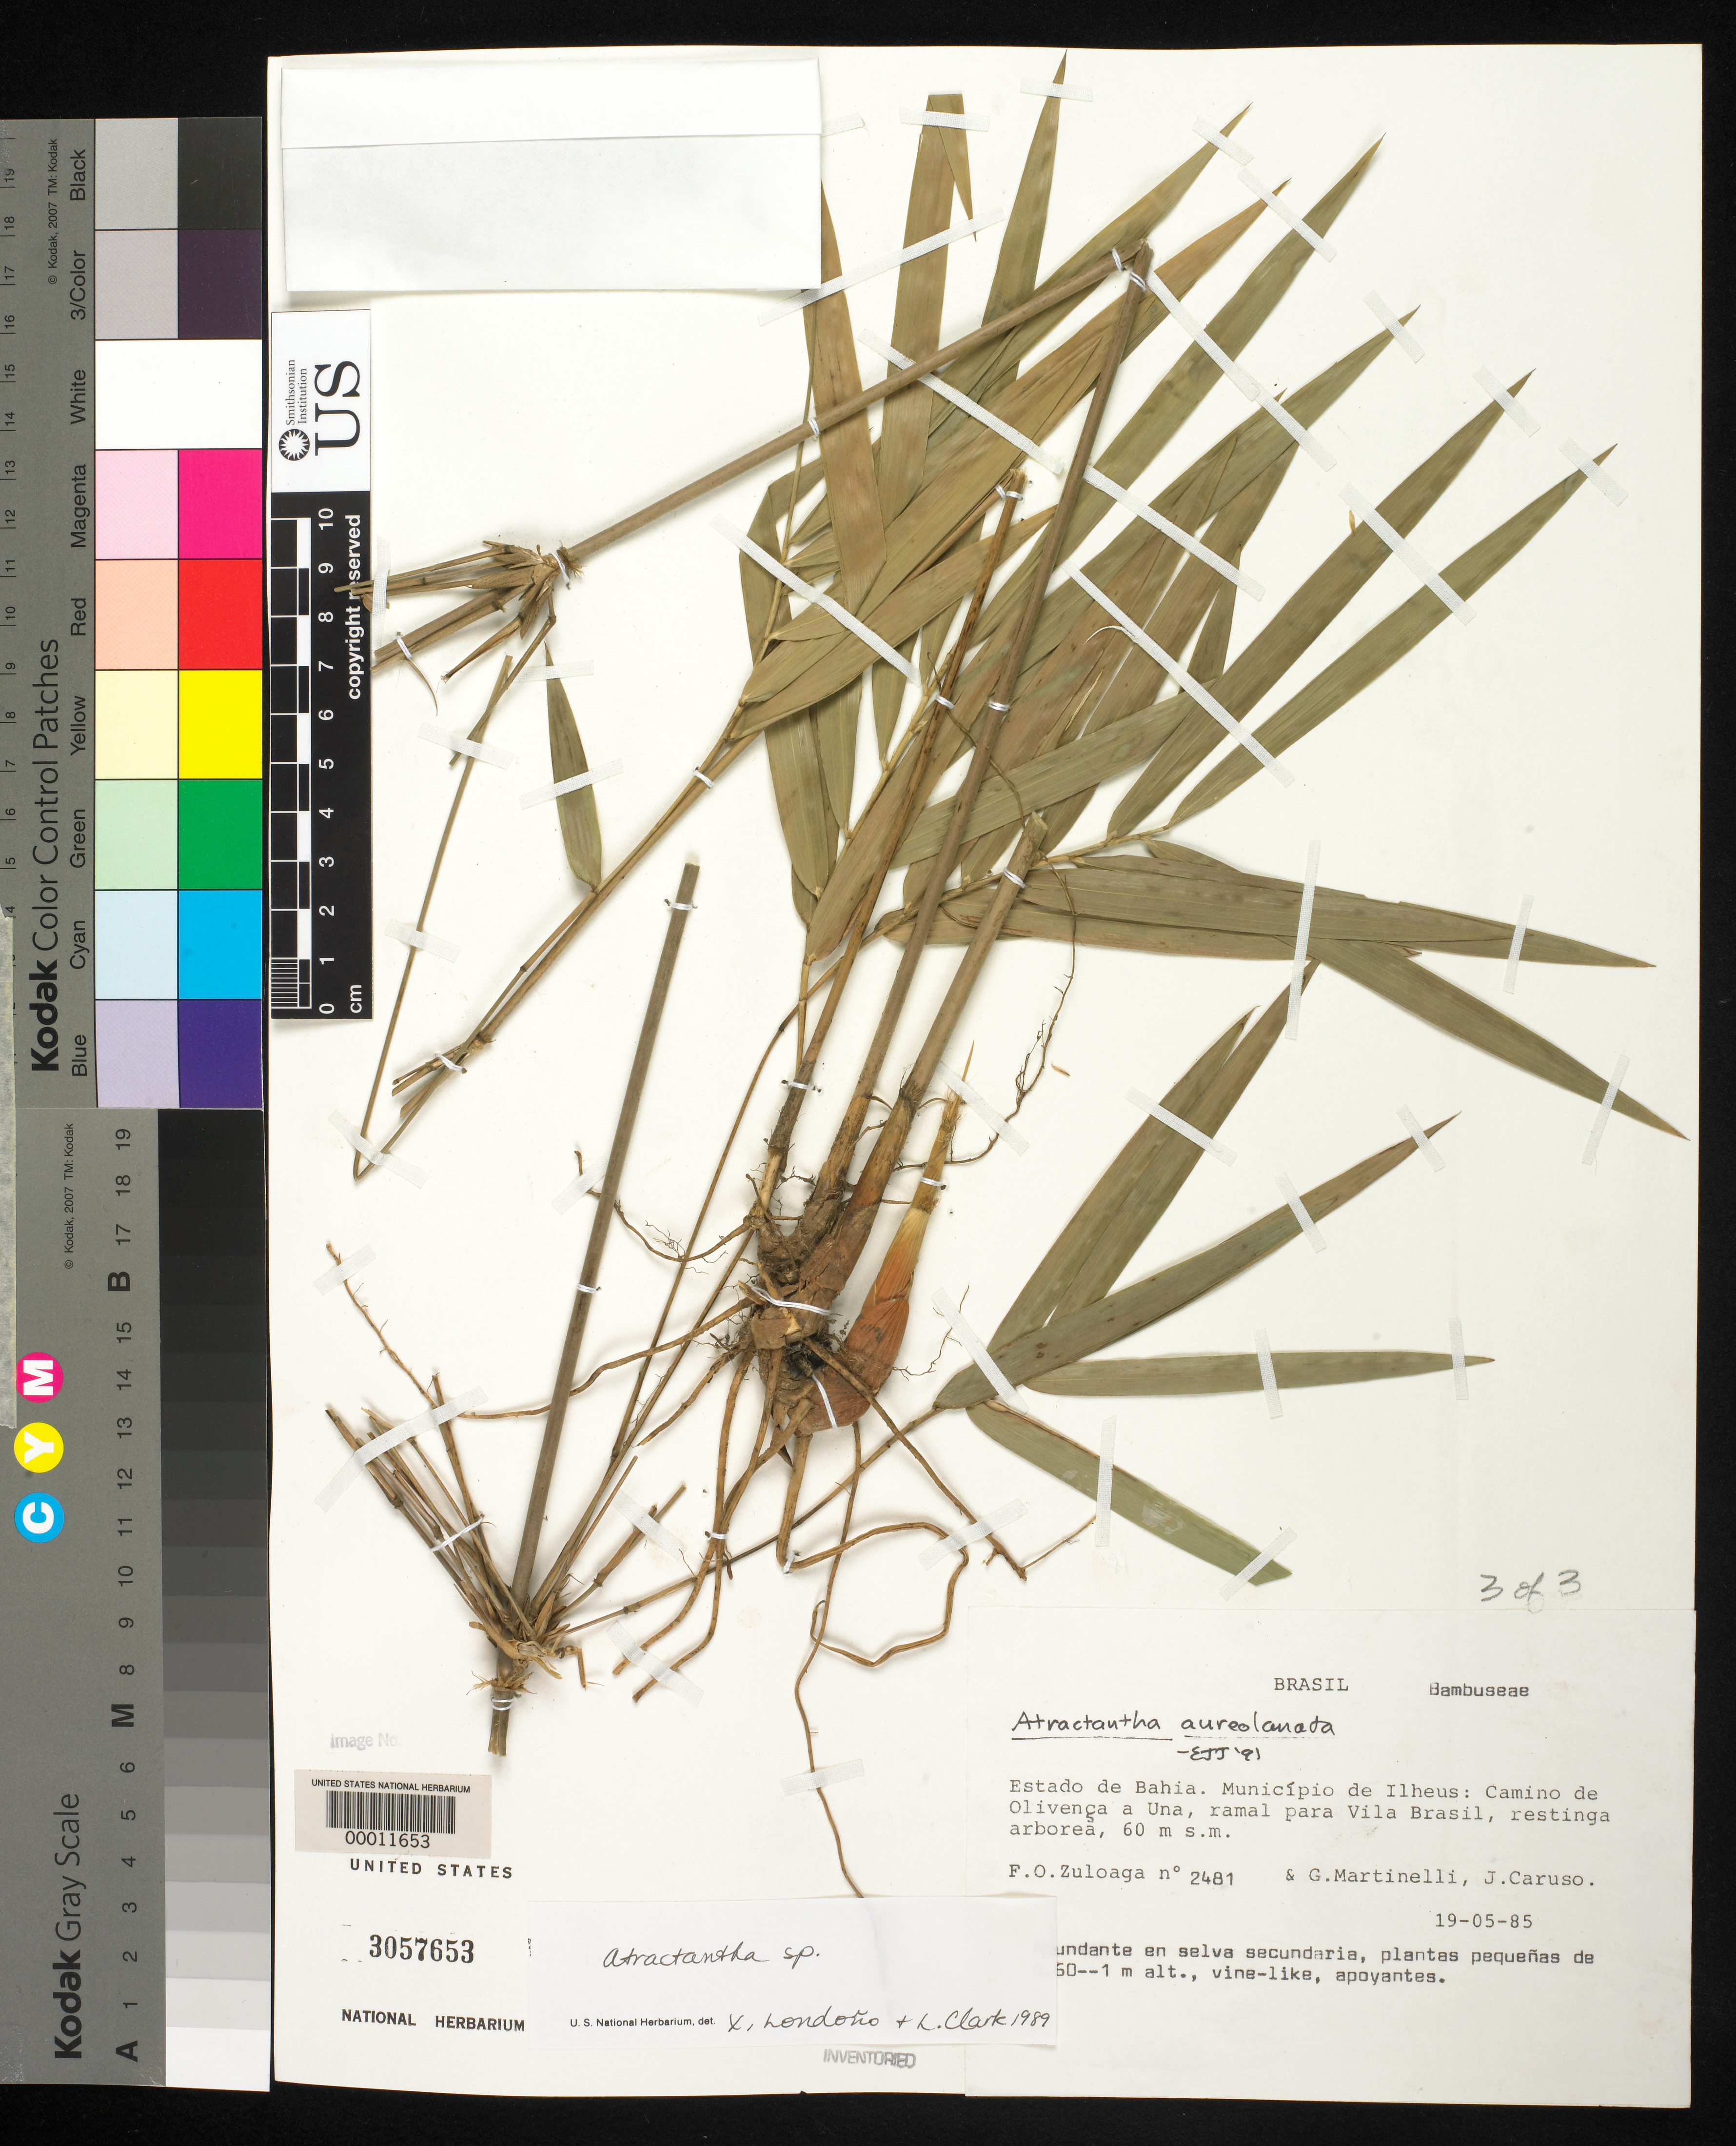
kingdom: Plantae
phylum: Tracheophyta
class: Liliopsida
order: Poales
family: Poaceae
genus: Atractantha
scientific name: Atractantha aureolanata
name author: Judz.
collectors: F. O. Zuloaga, G. Martinelli & J. Caruso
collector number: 2481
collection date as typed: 19 May 1985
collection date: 1985-05-19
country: Brazil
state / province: Bahia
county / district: Ilhéus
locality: Camino de olivenca a una, vila brasil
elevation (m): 60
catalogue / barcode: US 3057653